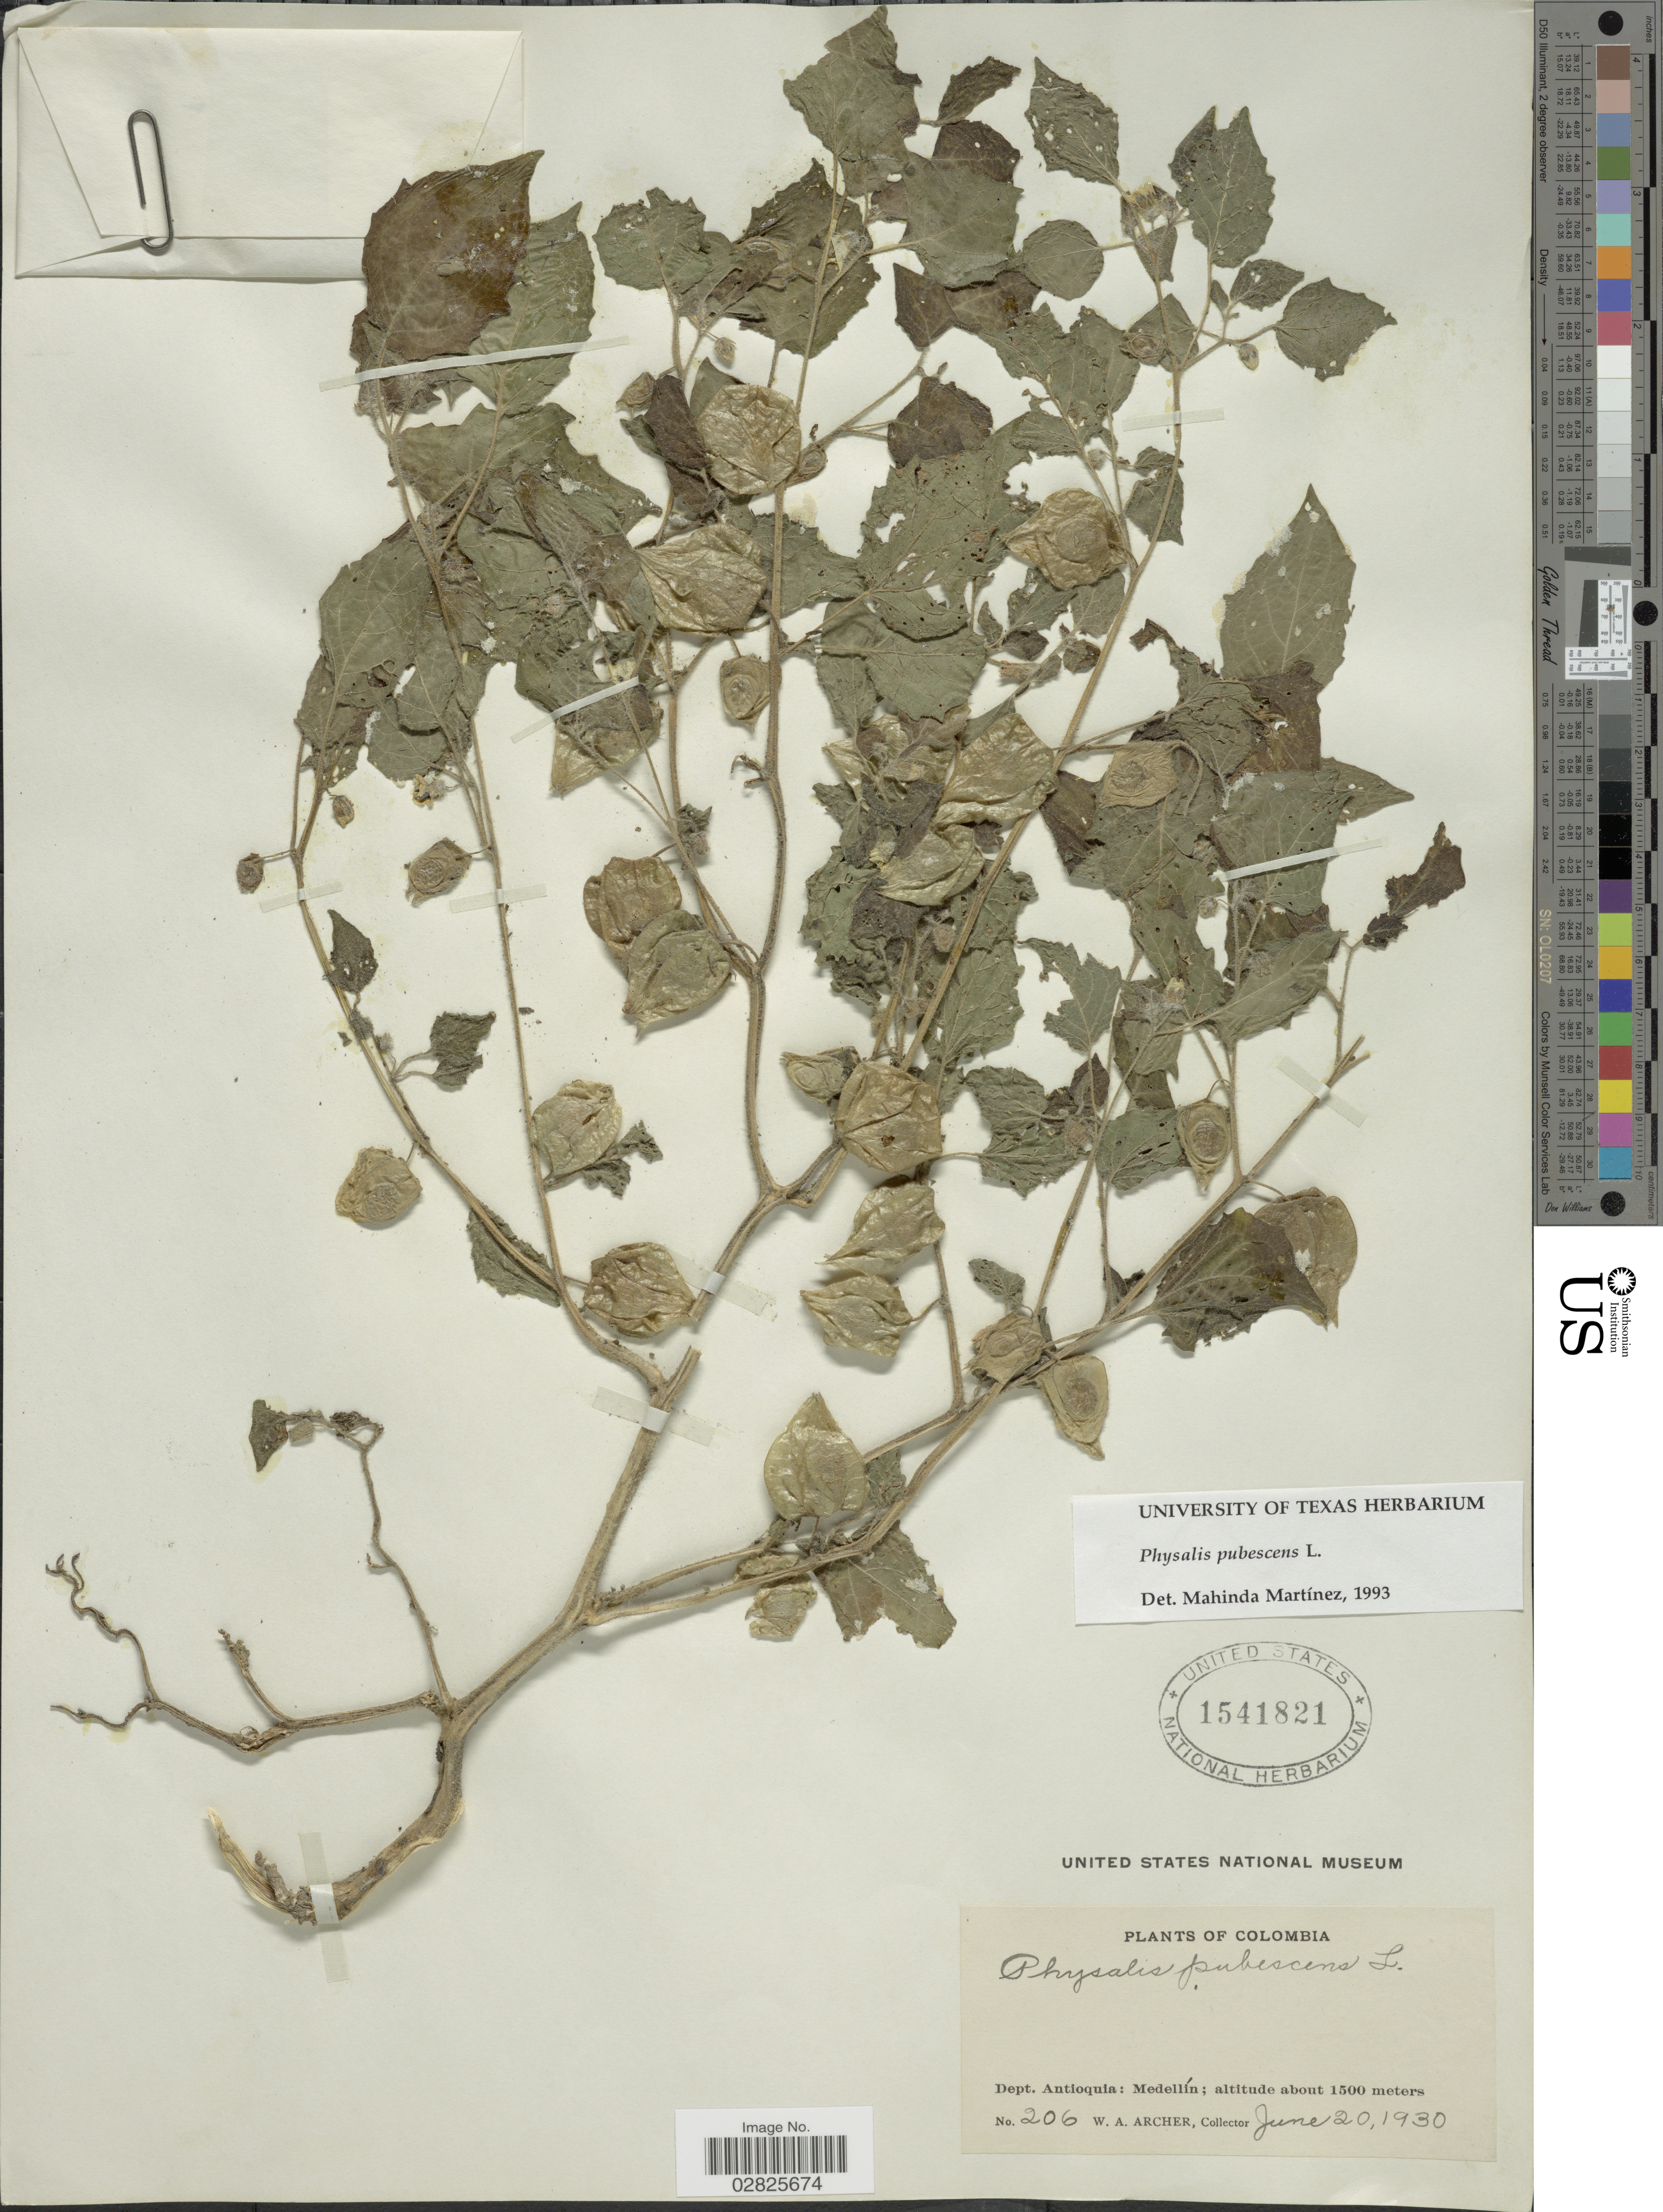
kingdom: Plantae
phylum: Tracheophyta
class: Magnoliopsida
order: Solanales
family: Solanaceae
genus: Physalis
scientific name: Physalis pubescens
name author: L.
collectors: W. A. Archer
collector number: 206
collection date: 1930-06-20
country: Colombia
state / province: Antioquia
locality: Dept. Antioquia: Medellín.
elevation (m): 1500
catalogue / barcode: US 1541821